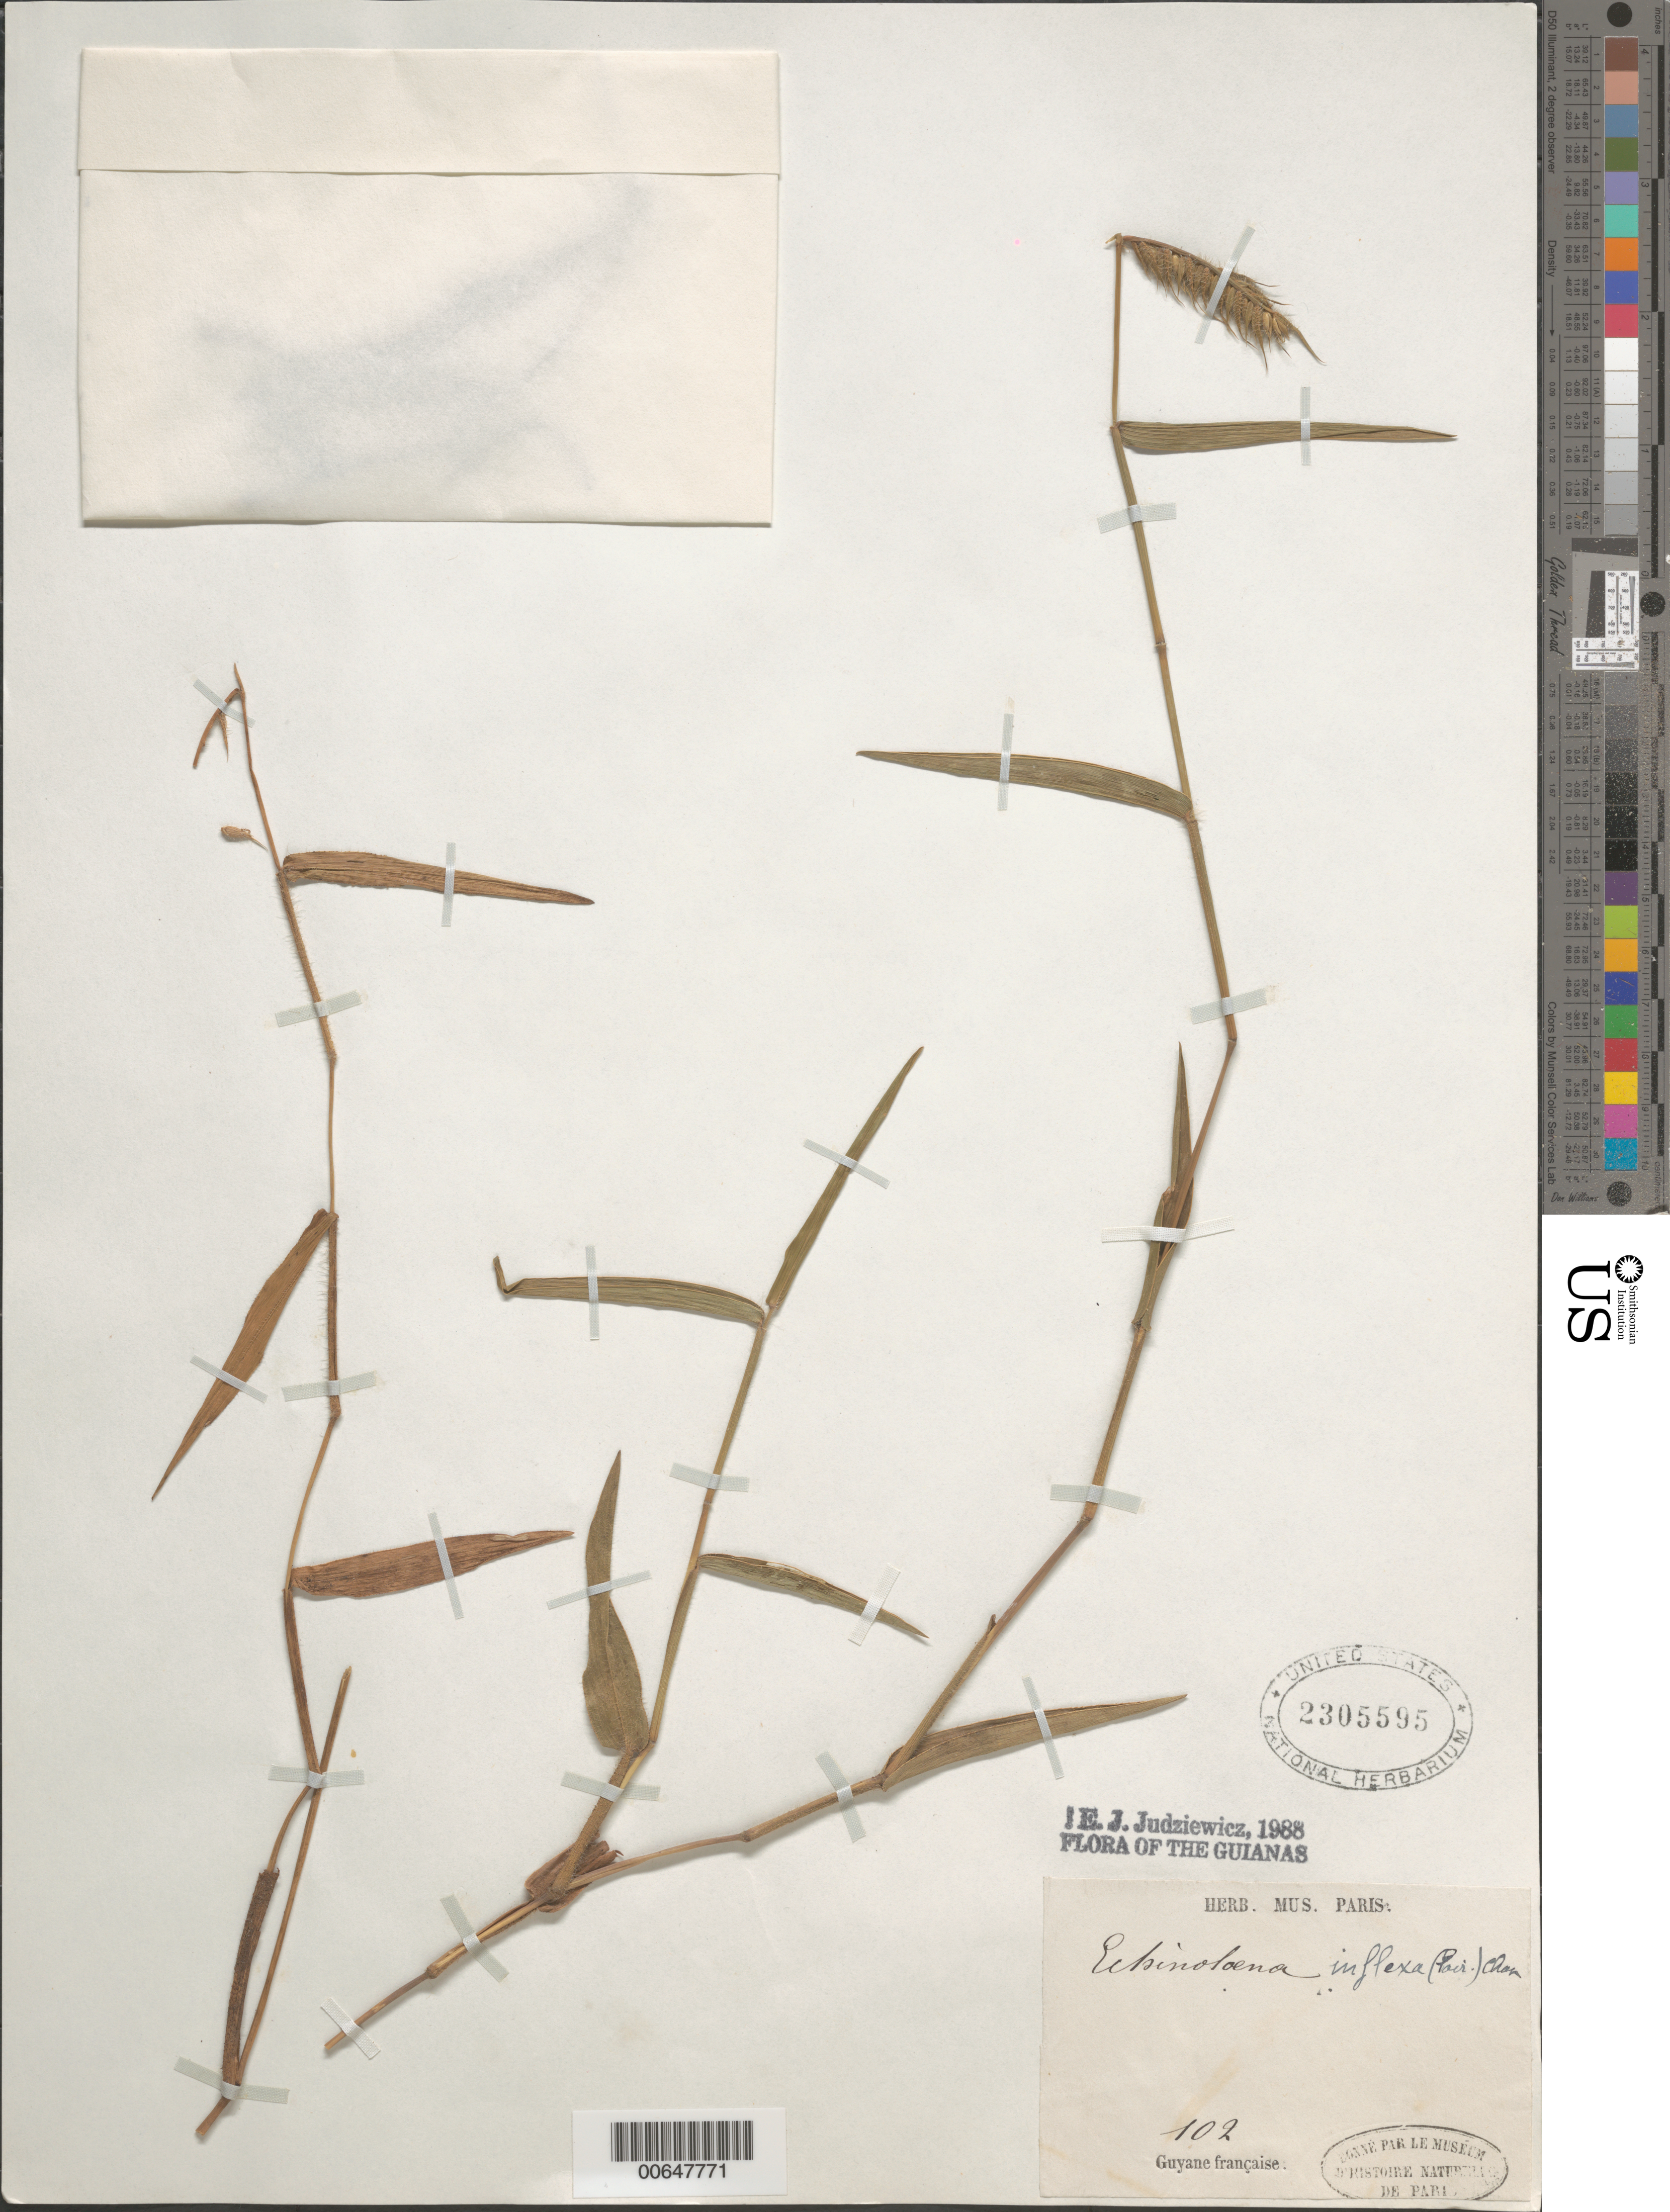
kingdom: Plantae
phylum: Tracheophyta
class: Liliopsida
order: Poales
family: Poaceae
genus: Echinolaena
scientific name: Echinolaena inflexa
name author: (Poir.) Chase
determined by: Judziewicz, E. J.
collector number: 102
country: French Guiana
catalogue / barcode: US 2305595